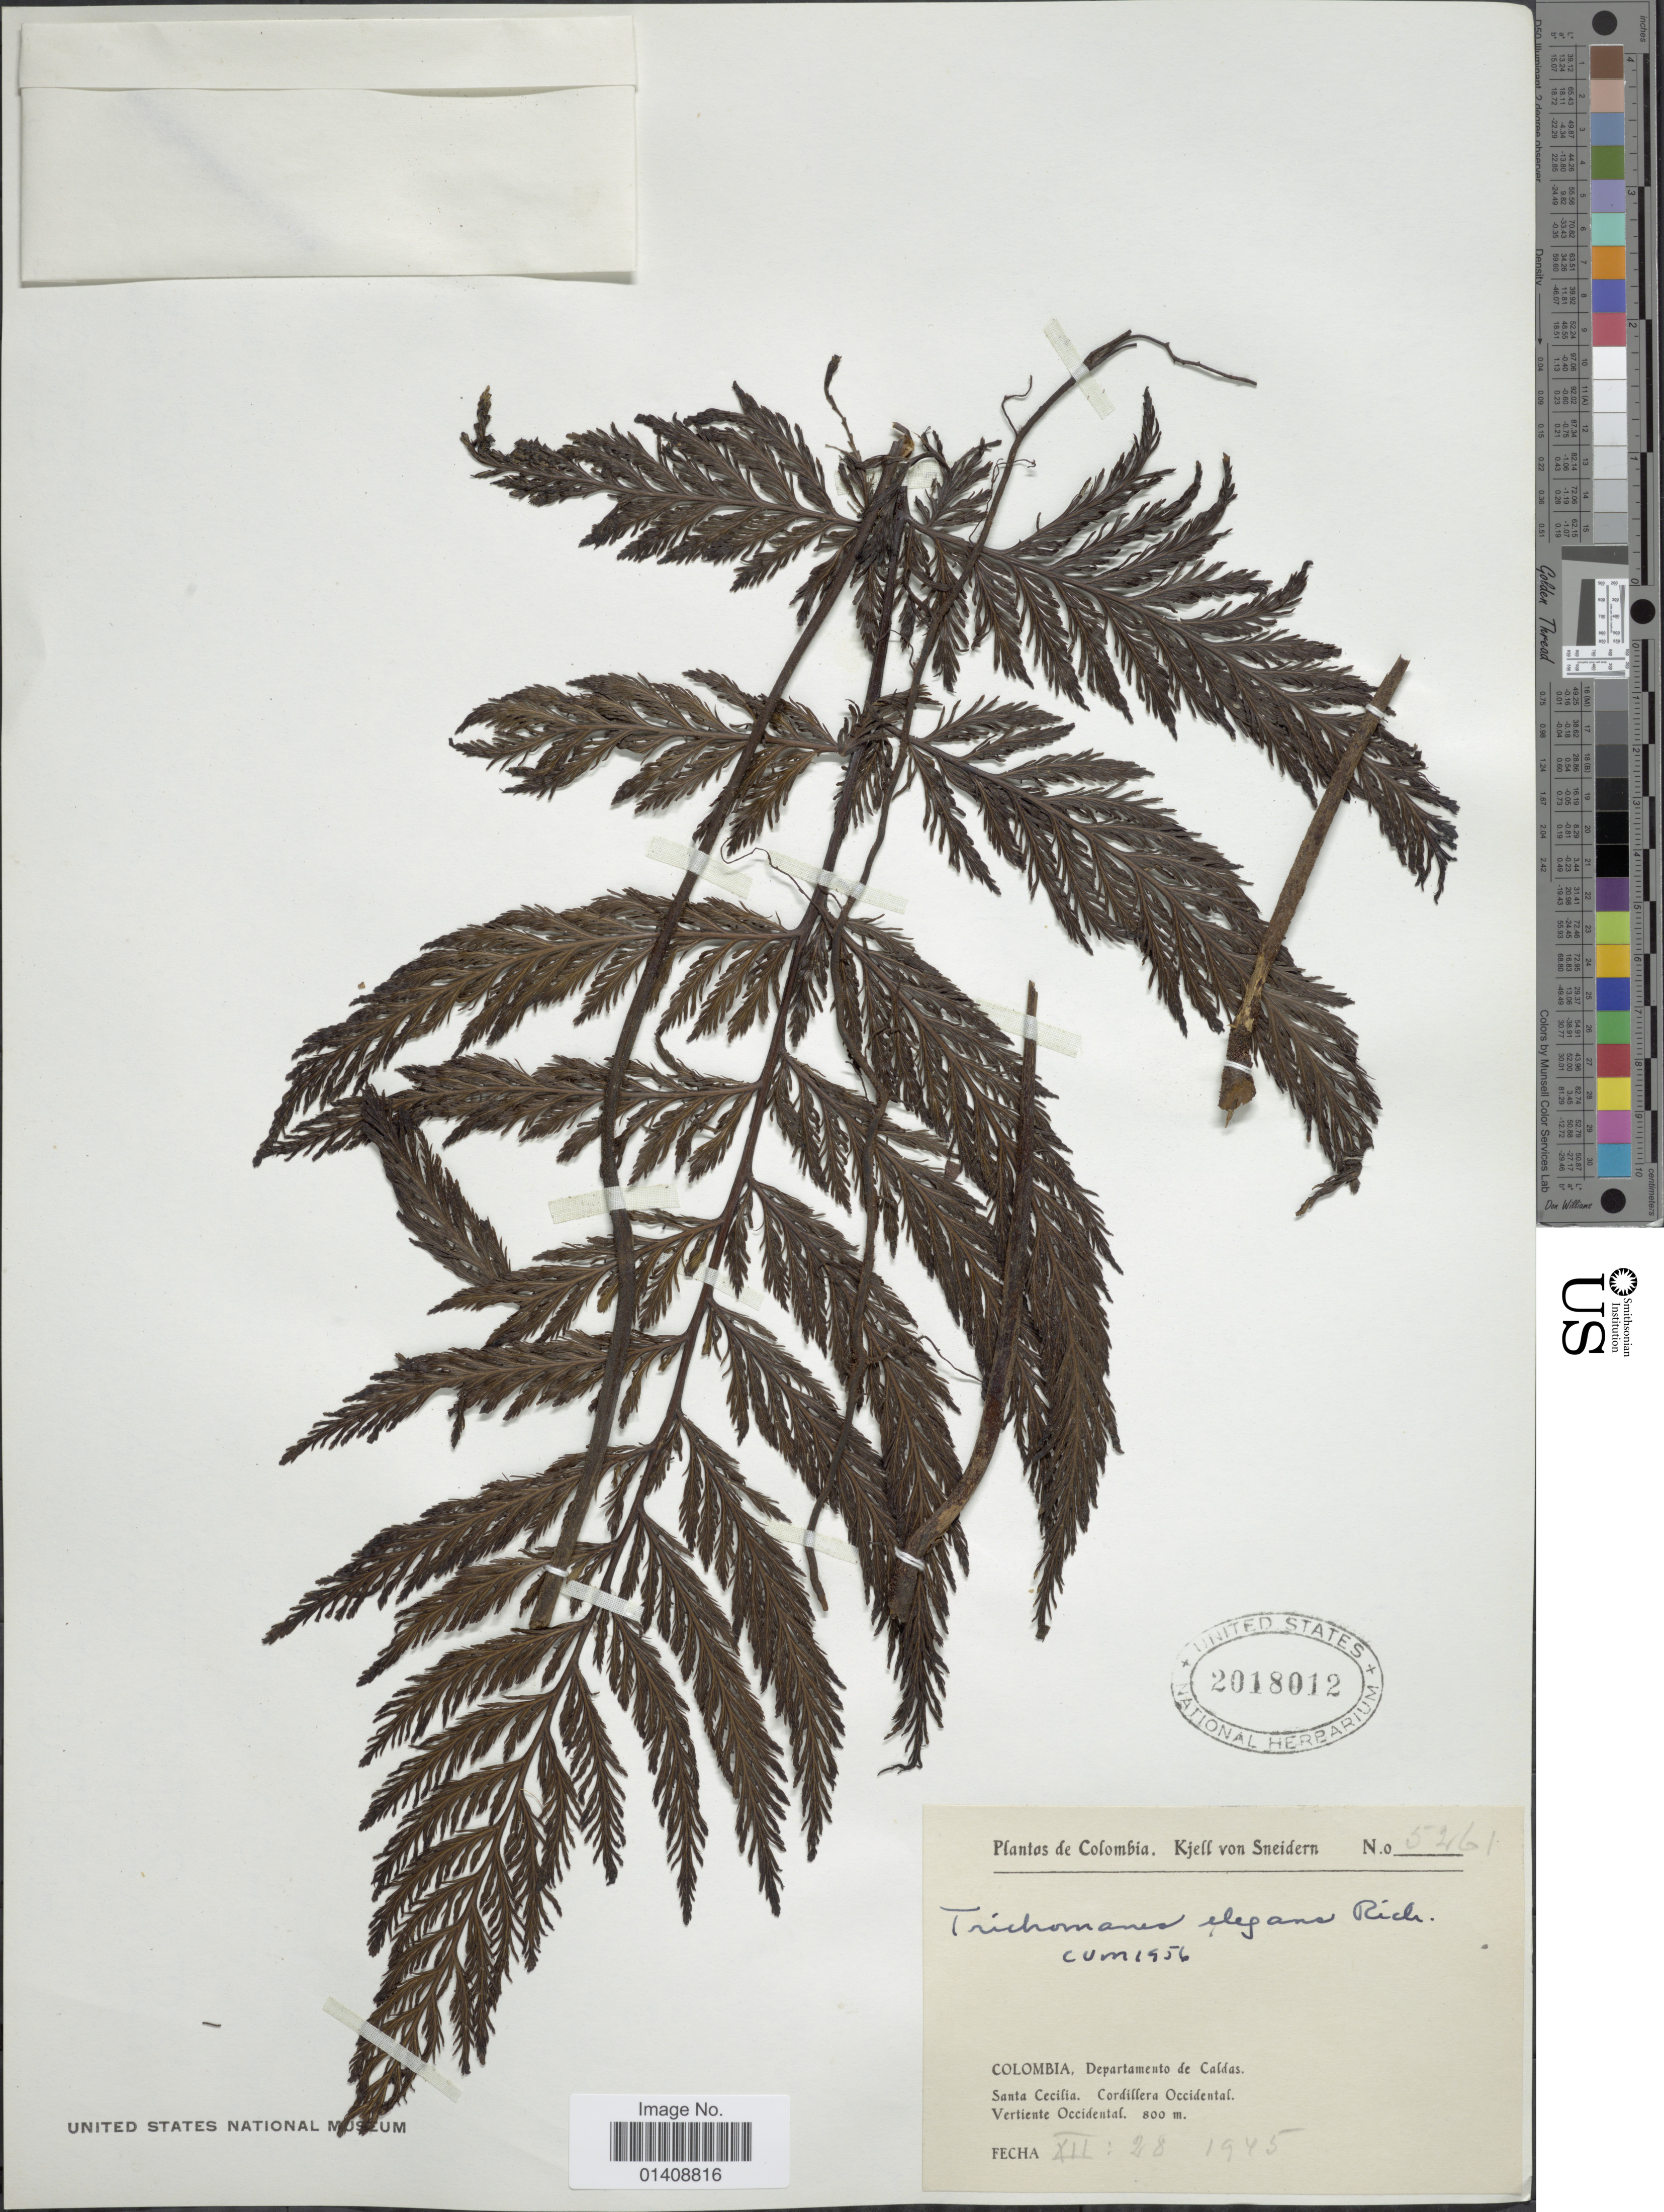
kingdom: Plantae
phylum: Tracheophyta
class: Polypodiopsida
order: Hymenophyllales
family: Hymenophyllaceae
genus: Trichomanes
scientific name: Trichomanes elegans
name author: Rich.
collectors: K. von Sneidern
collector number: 5461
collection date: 1945-12-28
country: Colombia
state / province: Caldas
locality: Santa Cecilia. Cordillera Occidental.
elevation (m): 800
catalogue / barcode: US 2018012